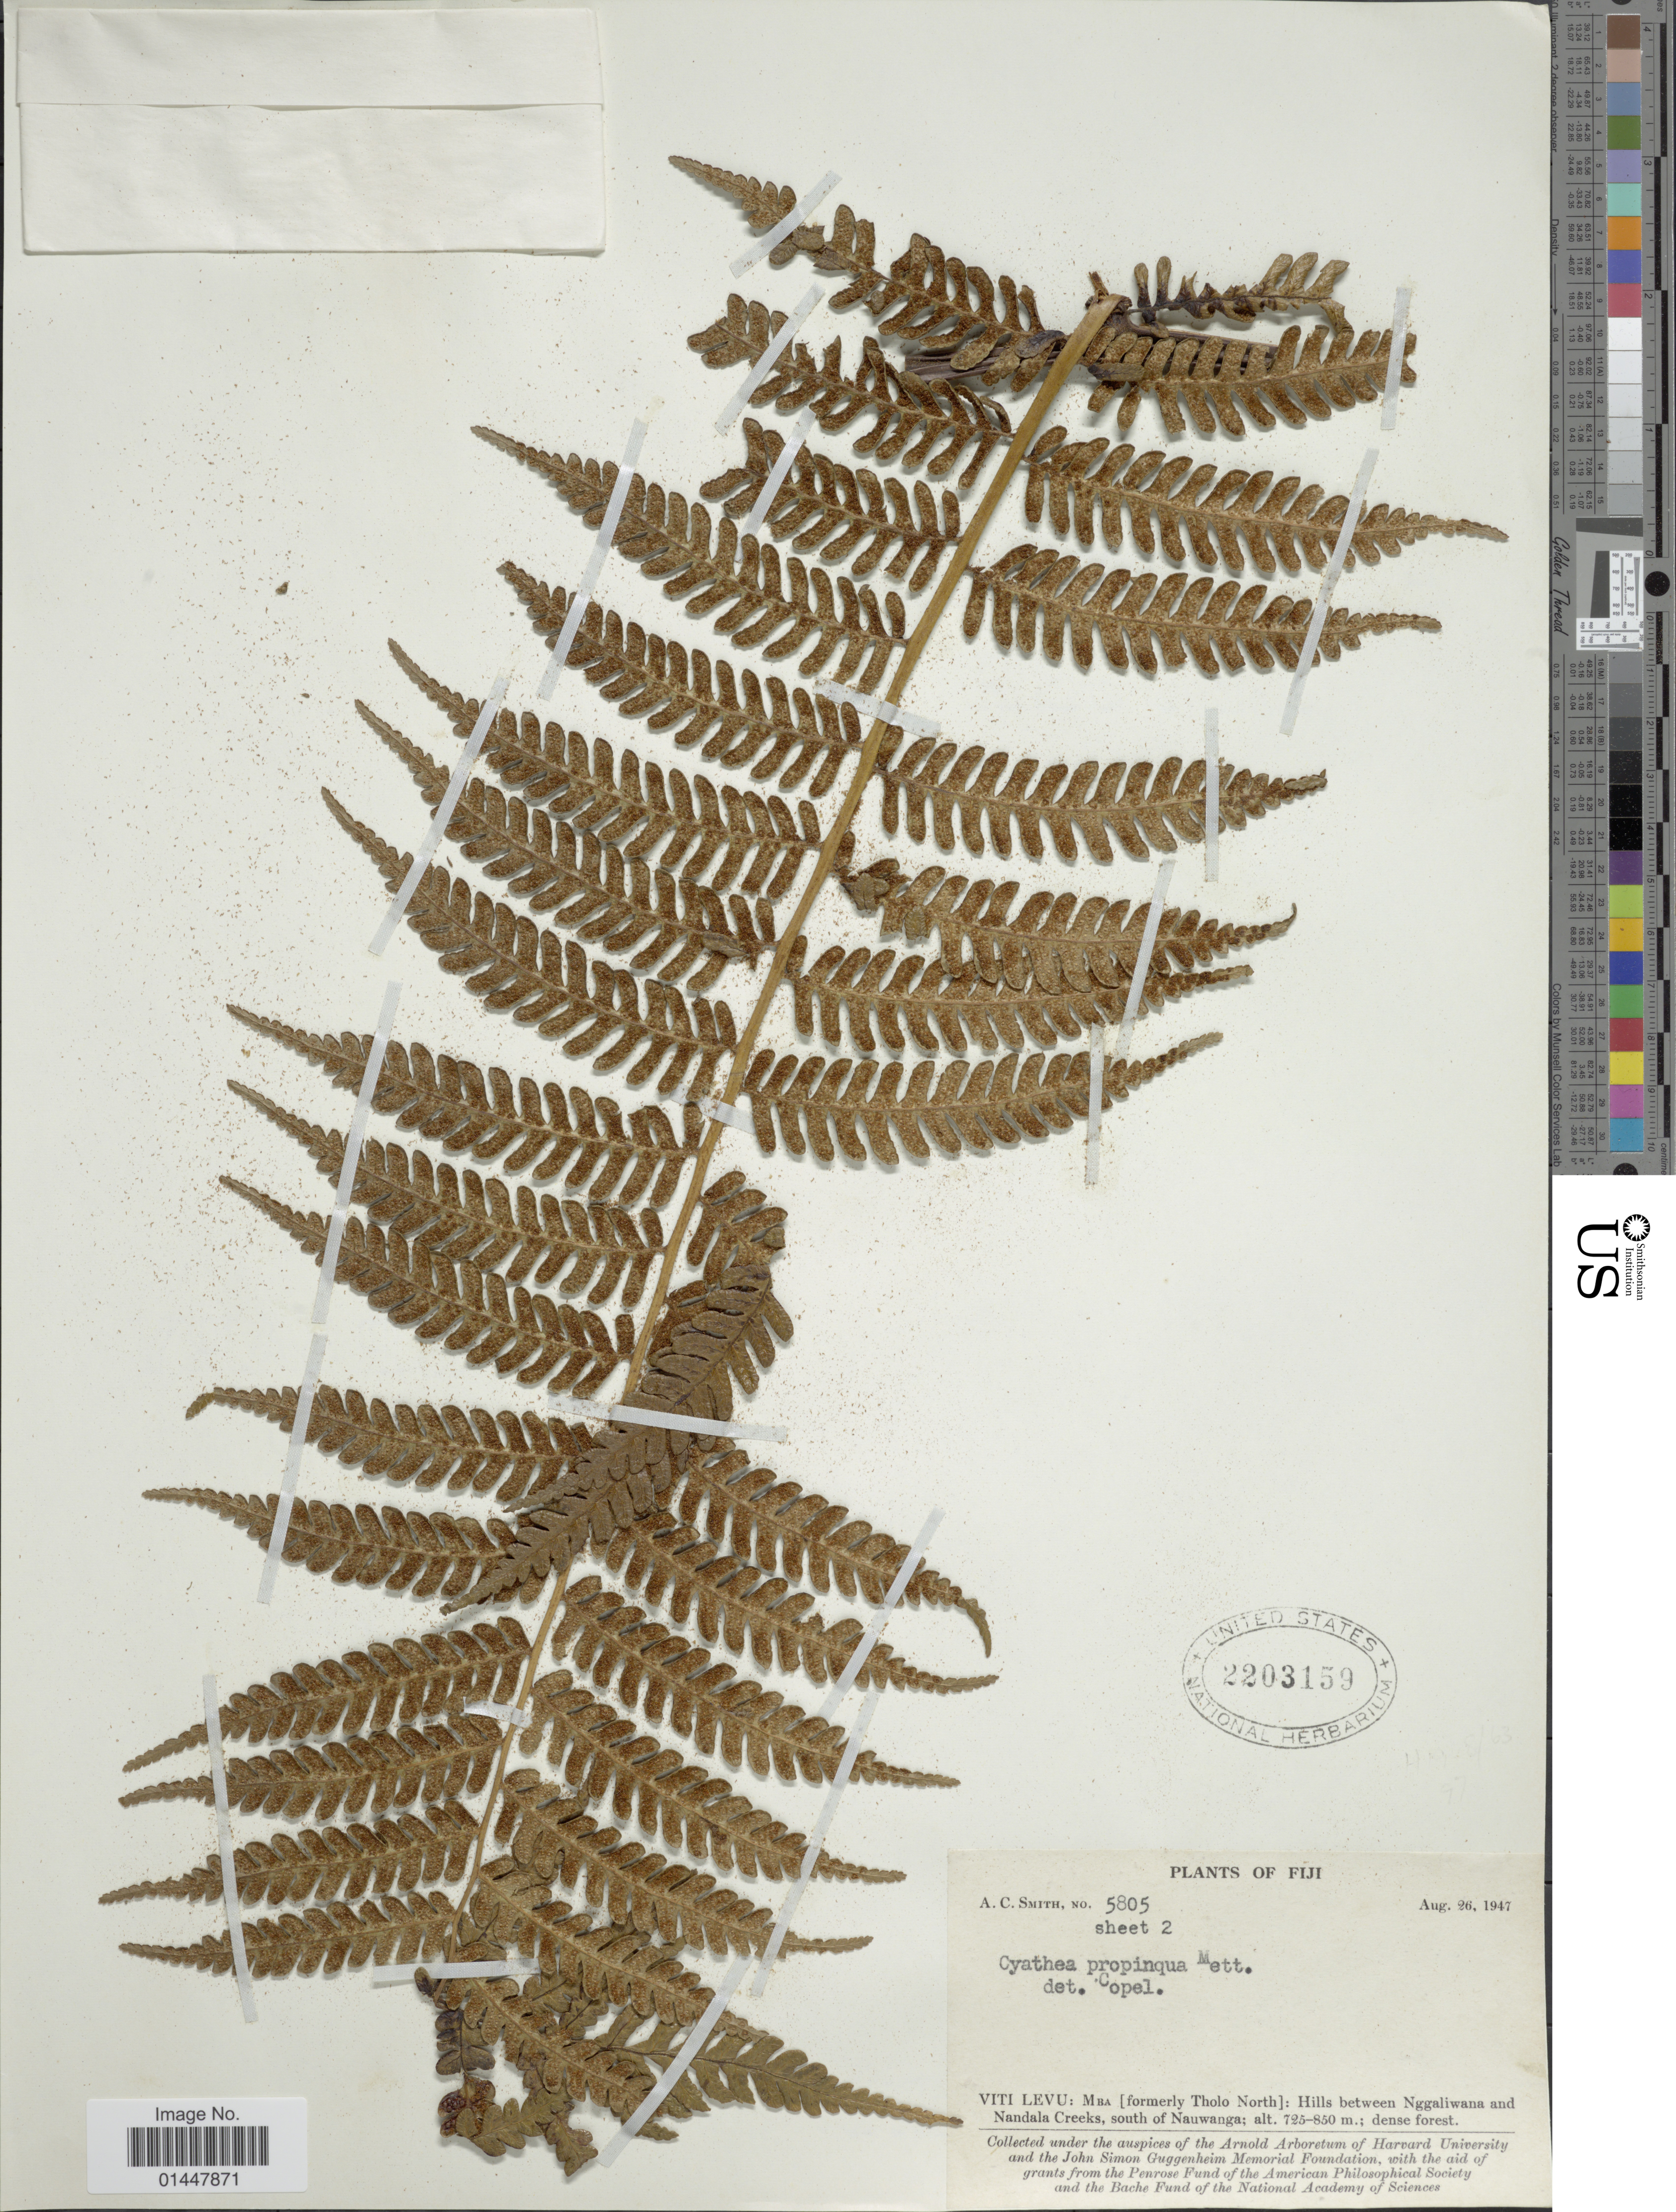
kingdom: Plantae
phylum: Tracheophyta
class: Polypodiopsida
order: Cyatheales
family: Cyatheaceae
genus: Sphaeropteris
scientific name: Sphaeropteris propinqua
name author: (Mett.) R.M. Tryon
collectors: A. C. Smith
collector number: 5805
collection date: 1947-08-26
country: Fiji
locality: Viti Levu, Mba (formerly Tholo North), Hills between Nggaliwana and Nandala Creeks, south of Nauwanga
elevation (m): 725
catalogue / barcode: US 2203159